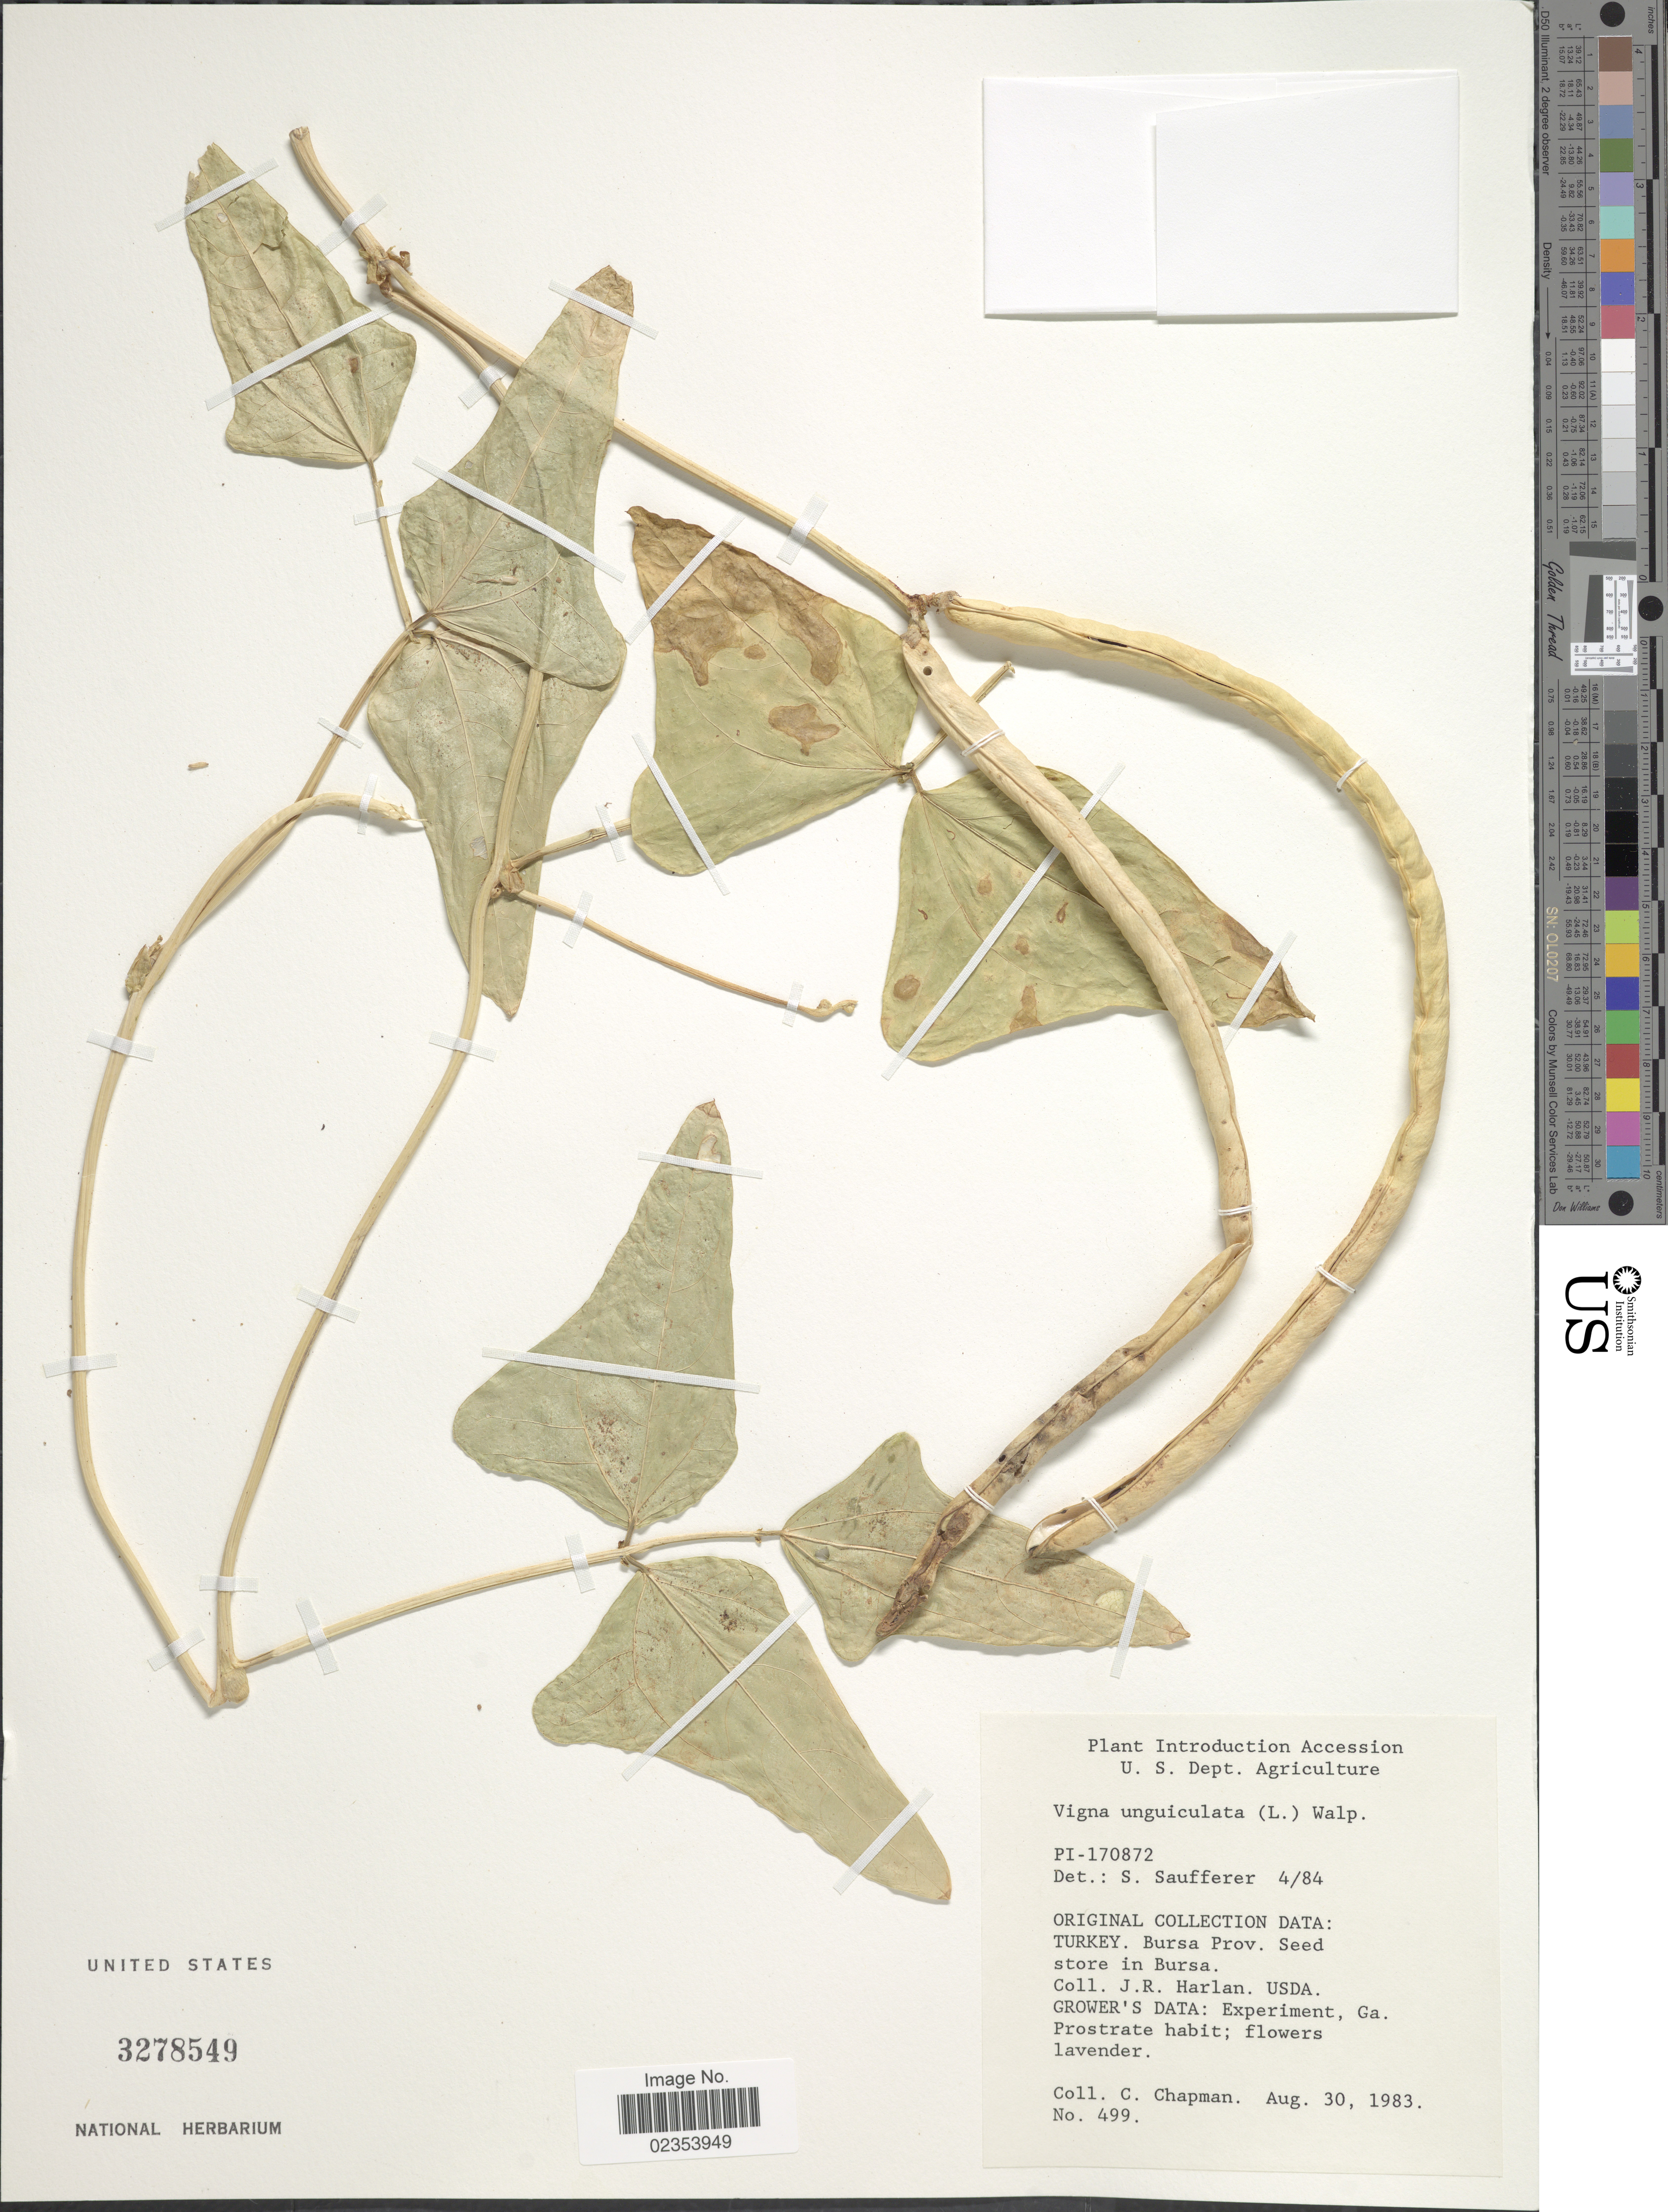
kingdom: Plantae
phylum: Tracheophyta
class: Magnoliopsida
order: Fabales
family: Fabaceae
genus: Vigna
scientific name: Vigna unguiculata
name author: (L.) Walp.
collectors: C. Chapman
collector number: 499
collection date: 1983-08-30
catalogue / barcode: US 3278549